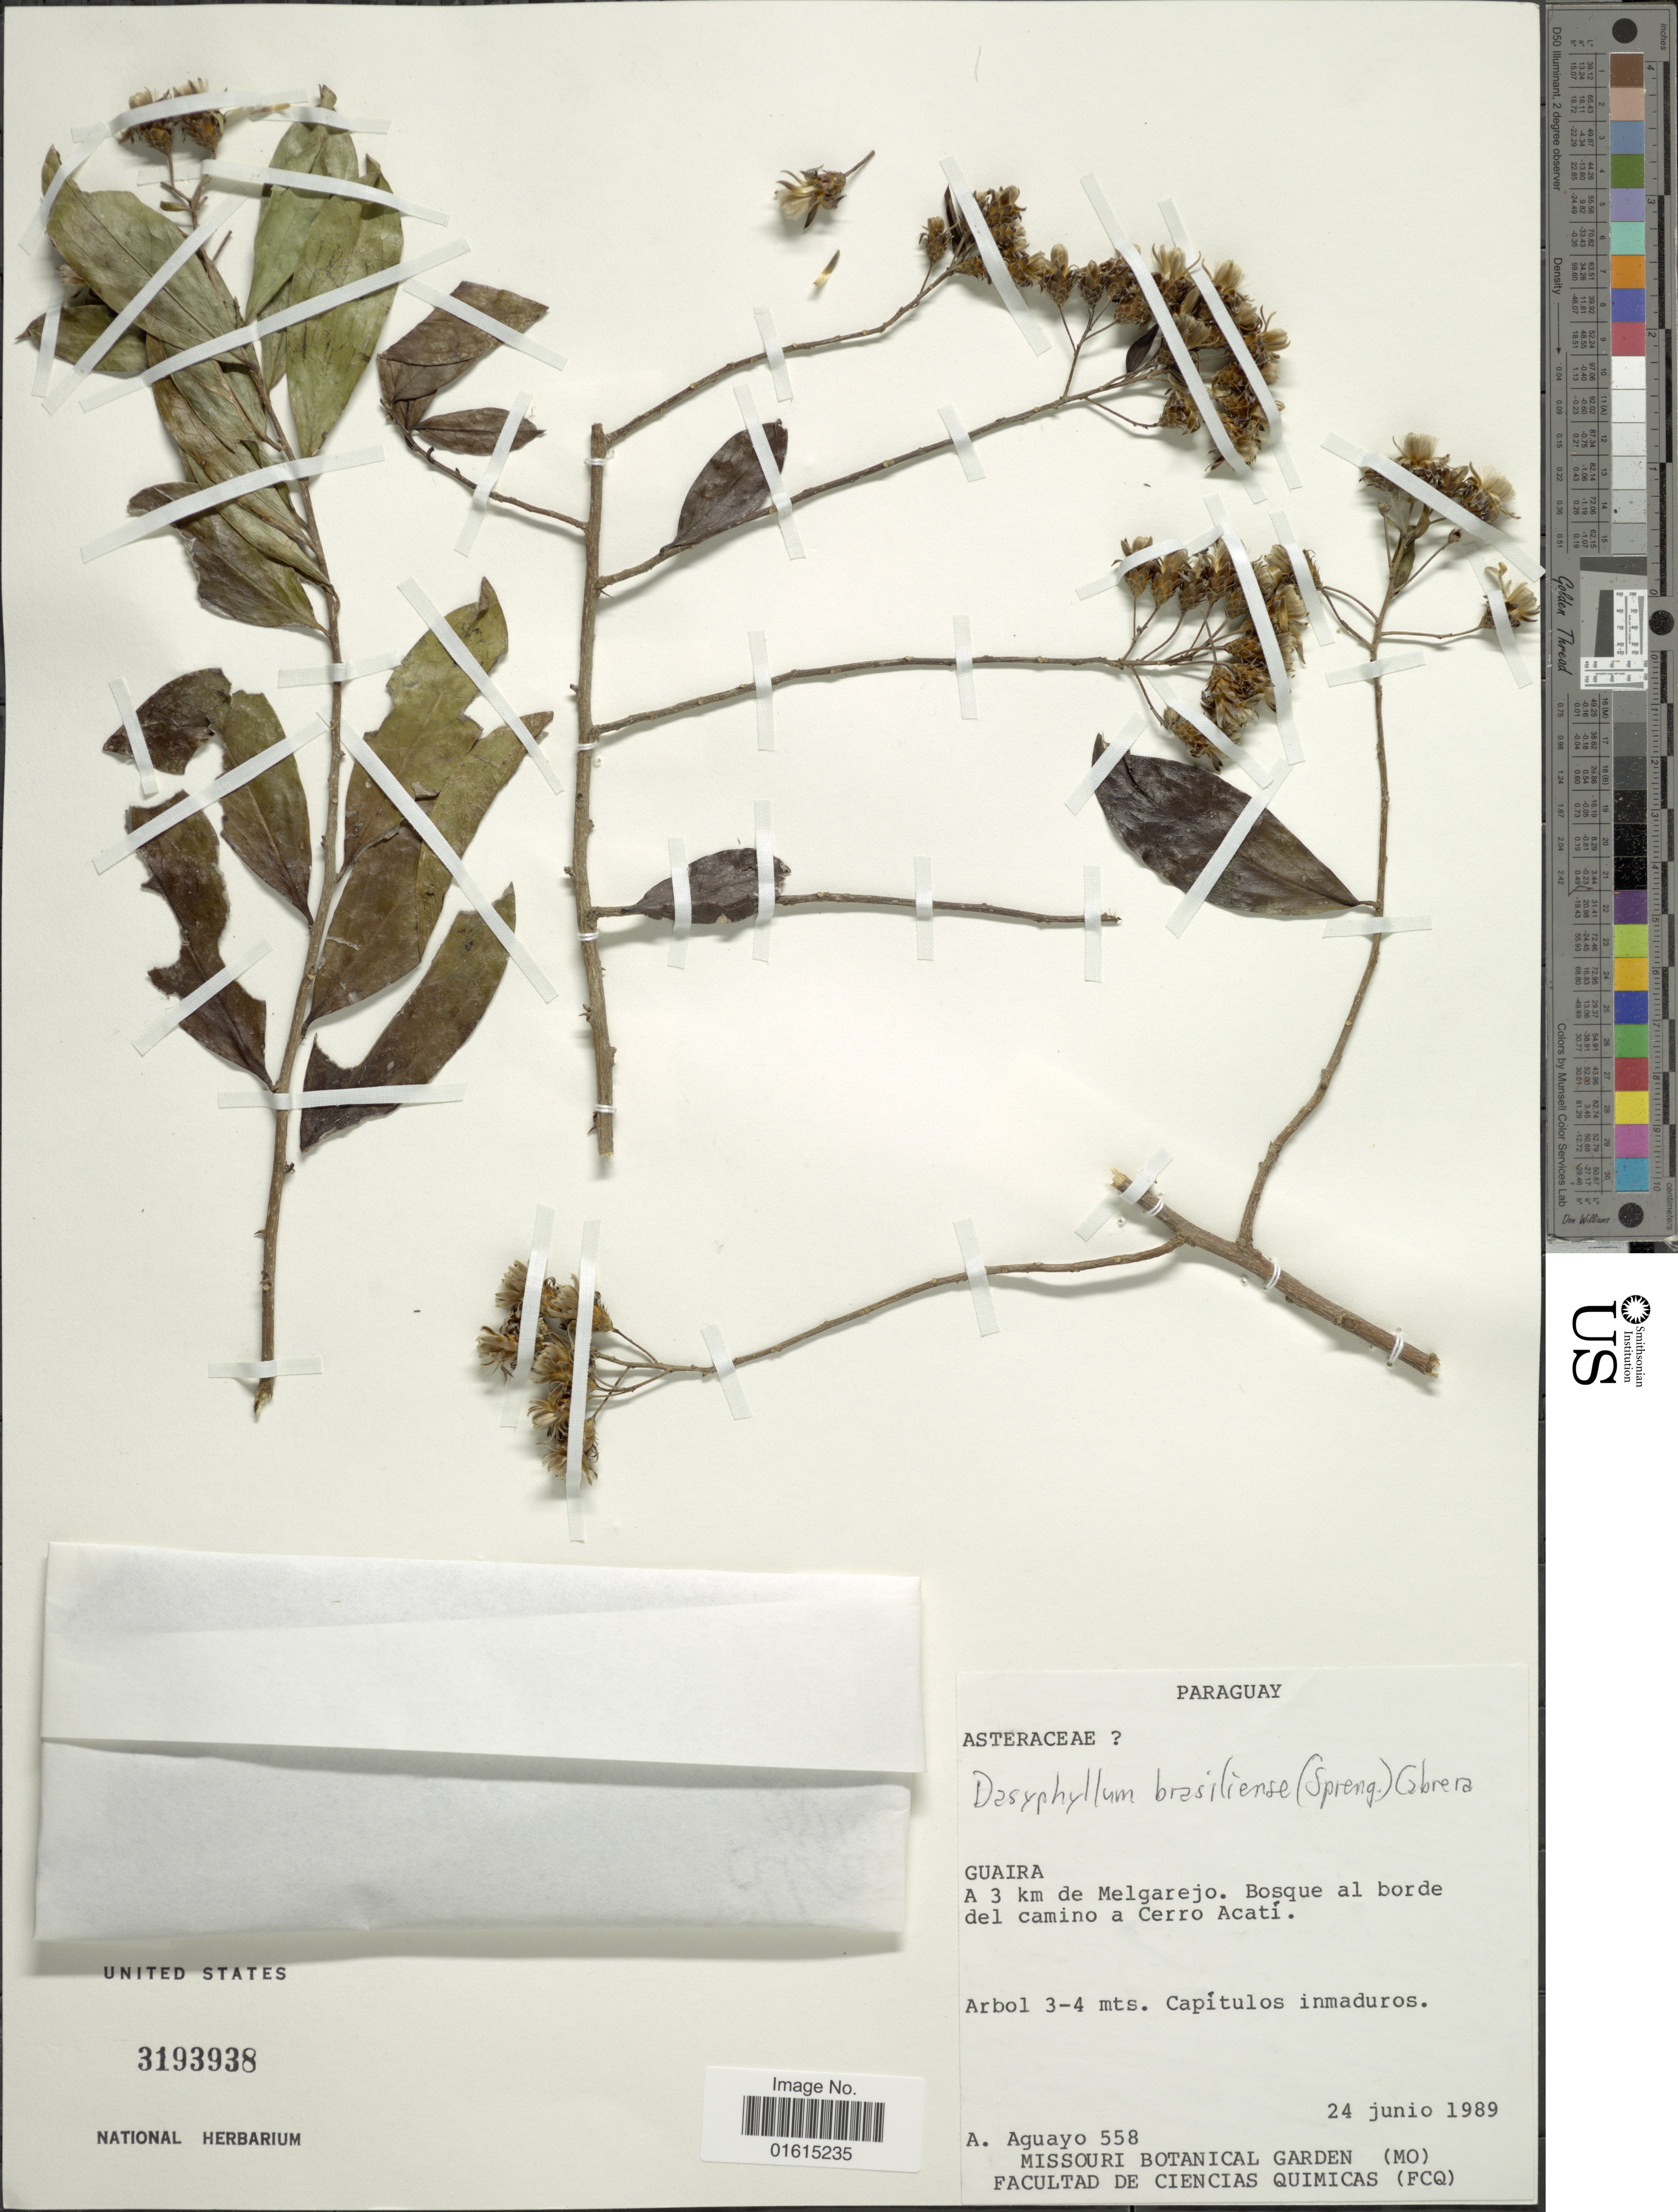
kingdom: Plantae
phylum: Tracheophyta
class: Magnoliopsida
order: Asterales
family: Asteraceae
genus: Dasyphyllum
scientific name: Dasyphyllum brasiliense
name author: (Spreng.) Cabrera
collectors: A. Aguayo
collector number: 558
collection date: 1989-06-24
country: Paraguay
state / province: Guaira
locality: A 3 km de Melgarejo, Bosque al borde del camino a Cerro Acati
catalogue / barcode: US 3193938